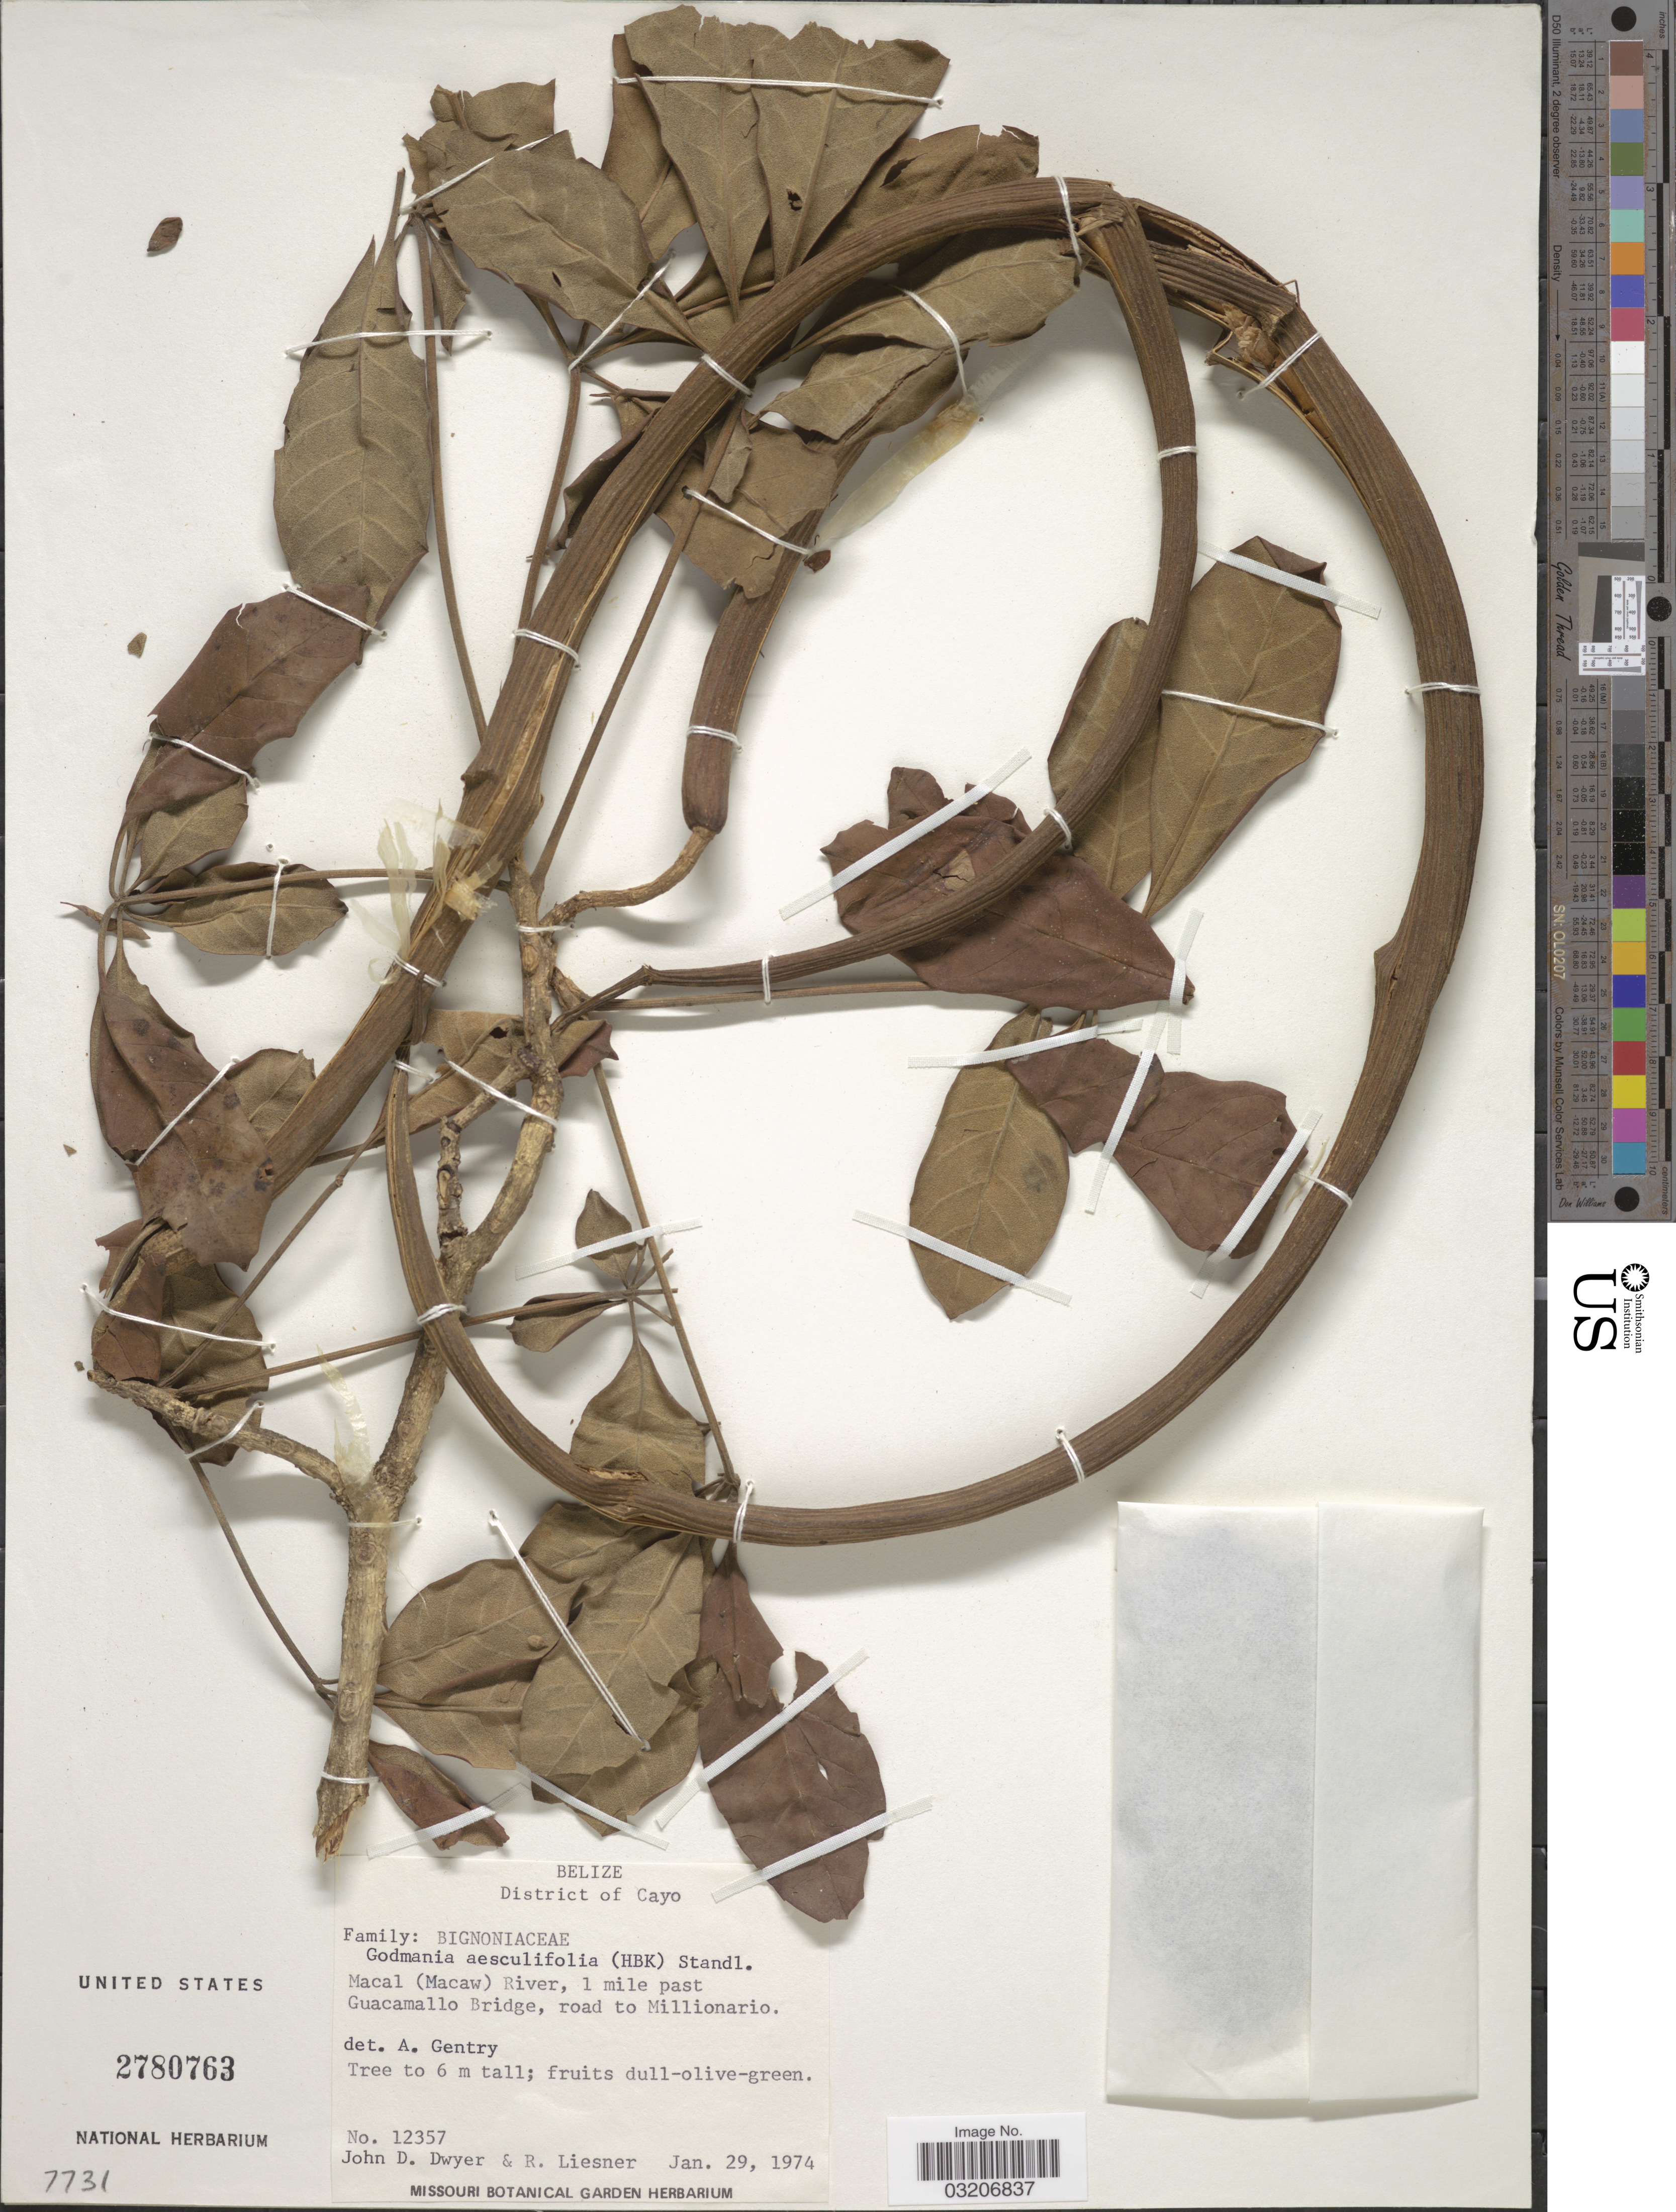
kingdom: Plantae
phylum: Tracheophyta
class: Magnoliopsida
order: Lamiales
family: Bignoniaceae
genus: Godmania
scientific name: Godmania aesculifolia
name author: Standl.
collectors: J. D. Dwyer & R. L. Liesner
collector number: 12357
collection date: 1974-01-29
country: Belize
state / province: Cayo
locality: District of Cayo. Macal (Macaw) River, 1 mile past Guacamallo Bridge, road to Millionario.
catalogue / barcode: US 2780763